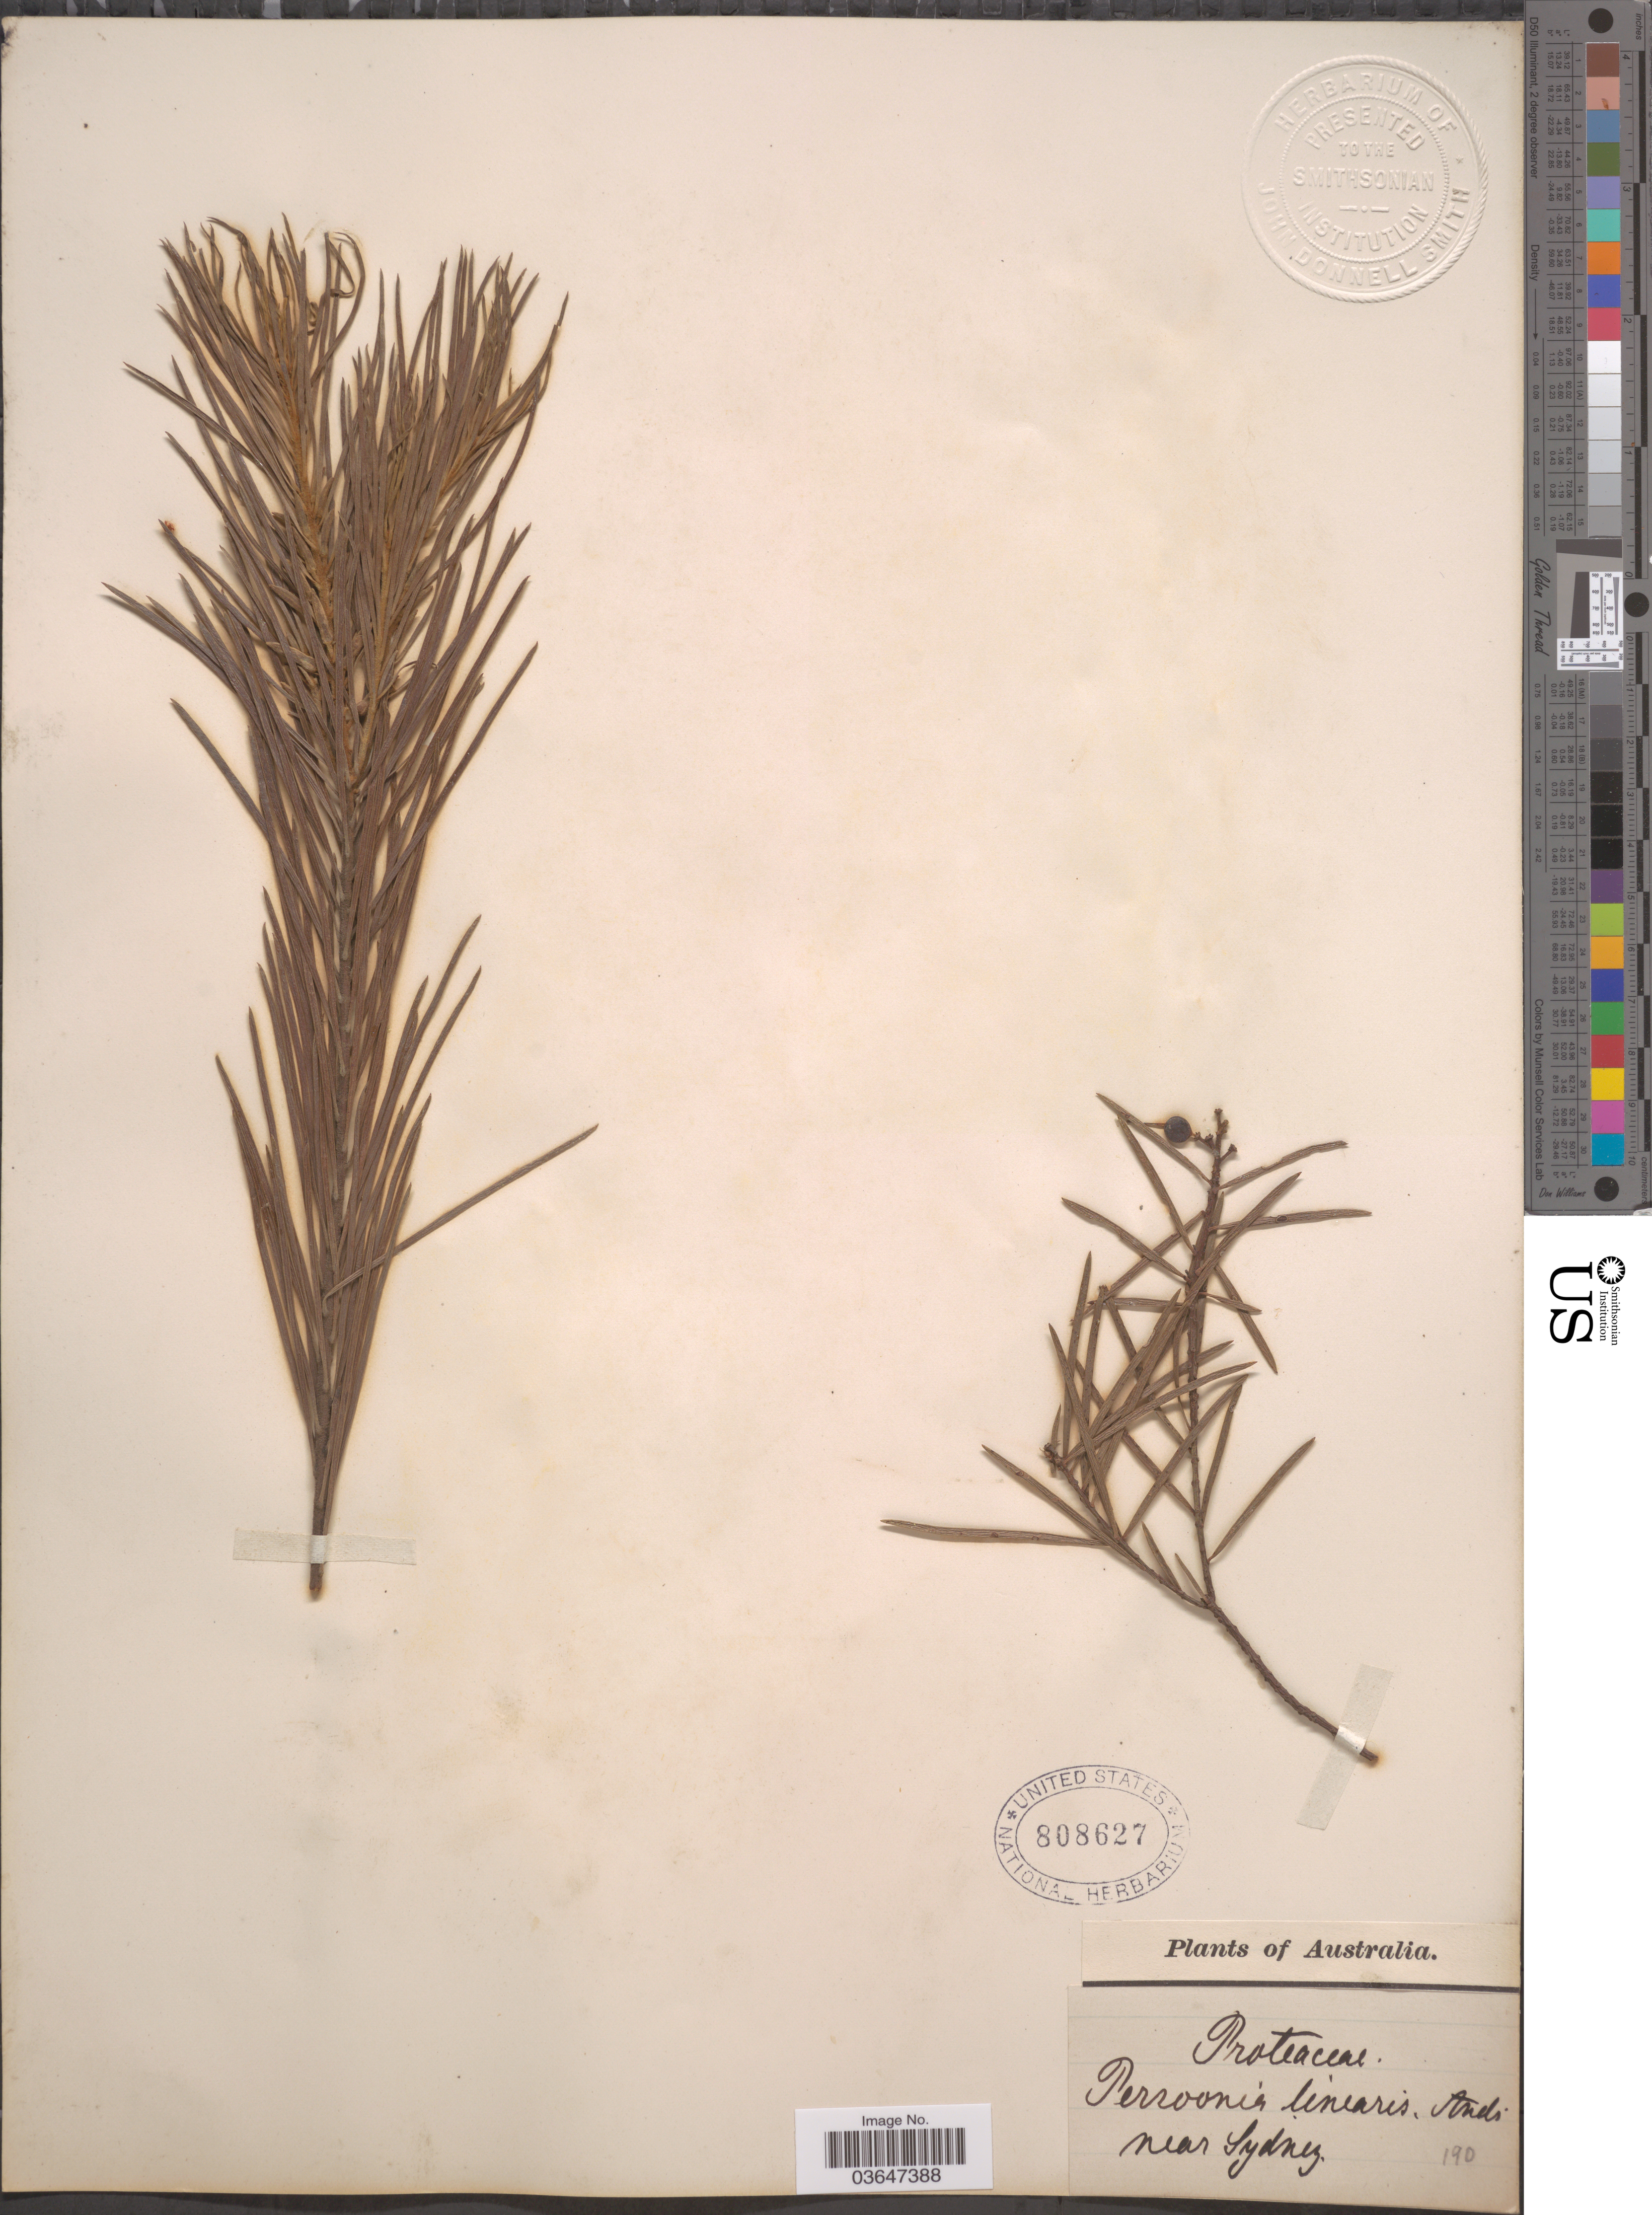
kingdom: Plantae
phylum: Tracheophyta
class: Magnoliopsida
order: Proteales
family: Proteaceae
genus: Persoonia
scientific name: Persoonia linearis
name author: Andrews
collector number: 190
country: Australia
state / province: New South Wales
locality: Near Sydney.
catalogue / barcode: US 808627